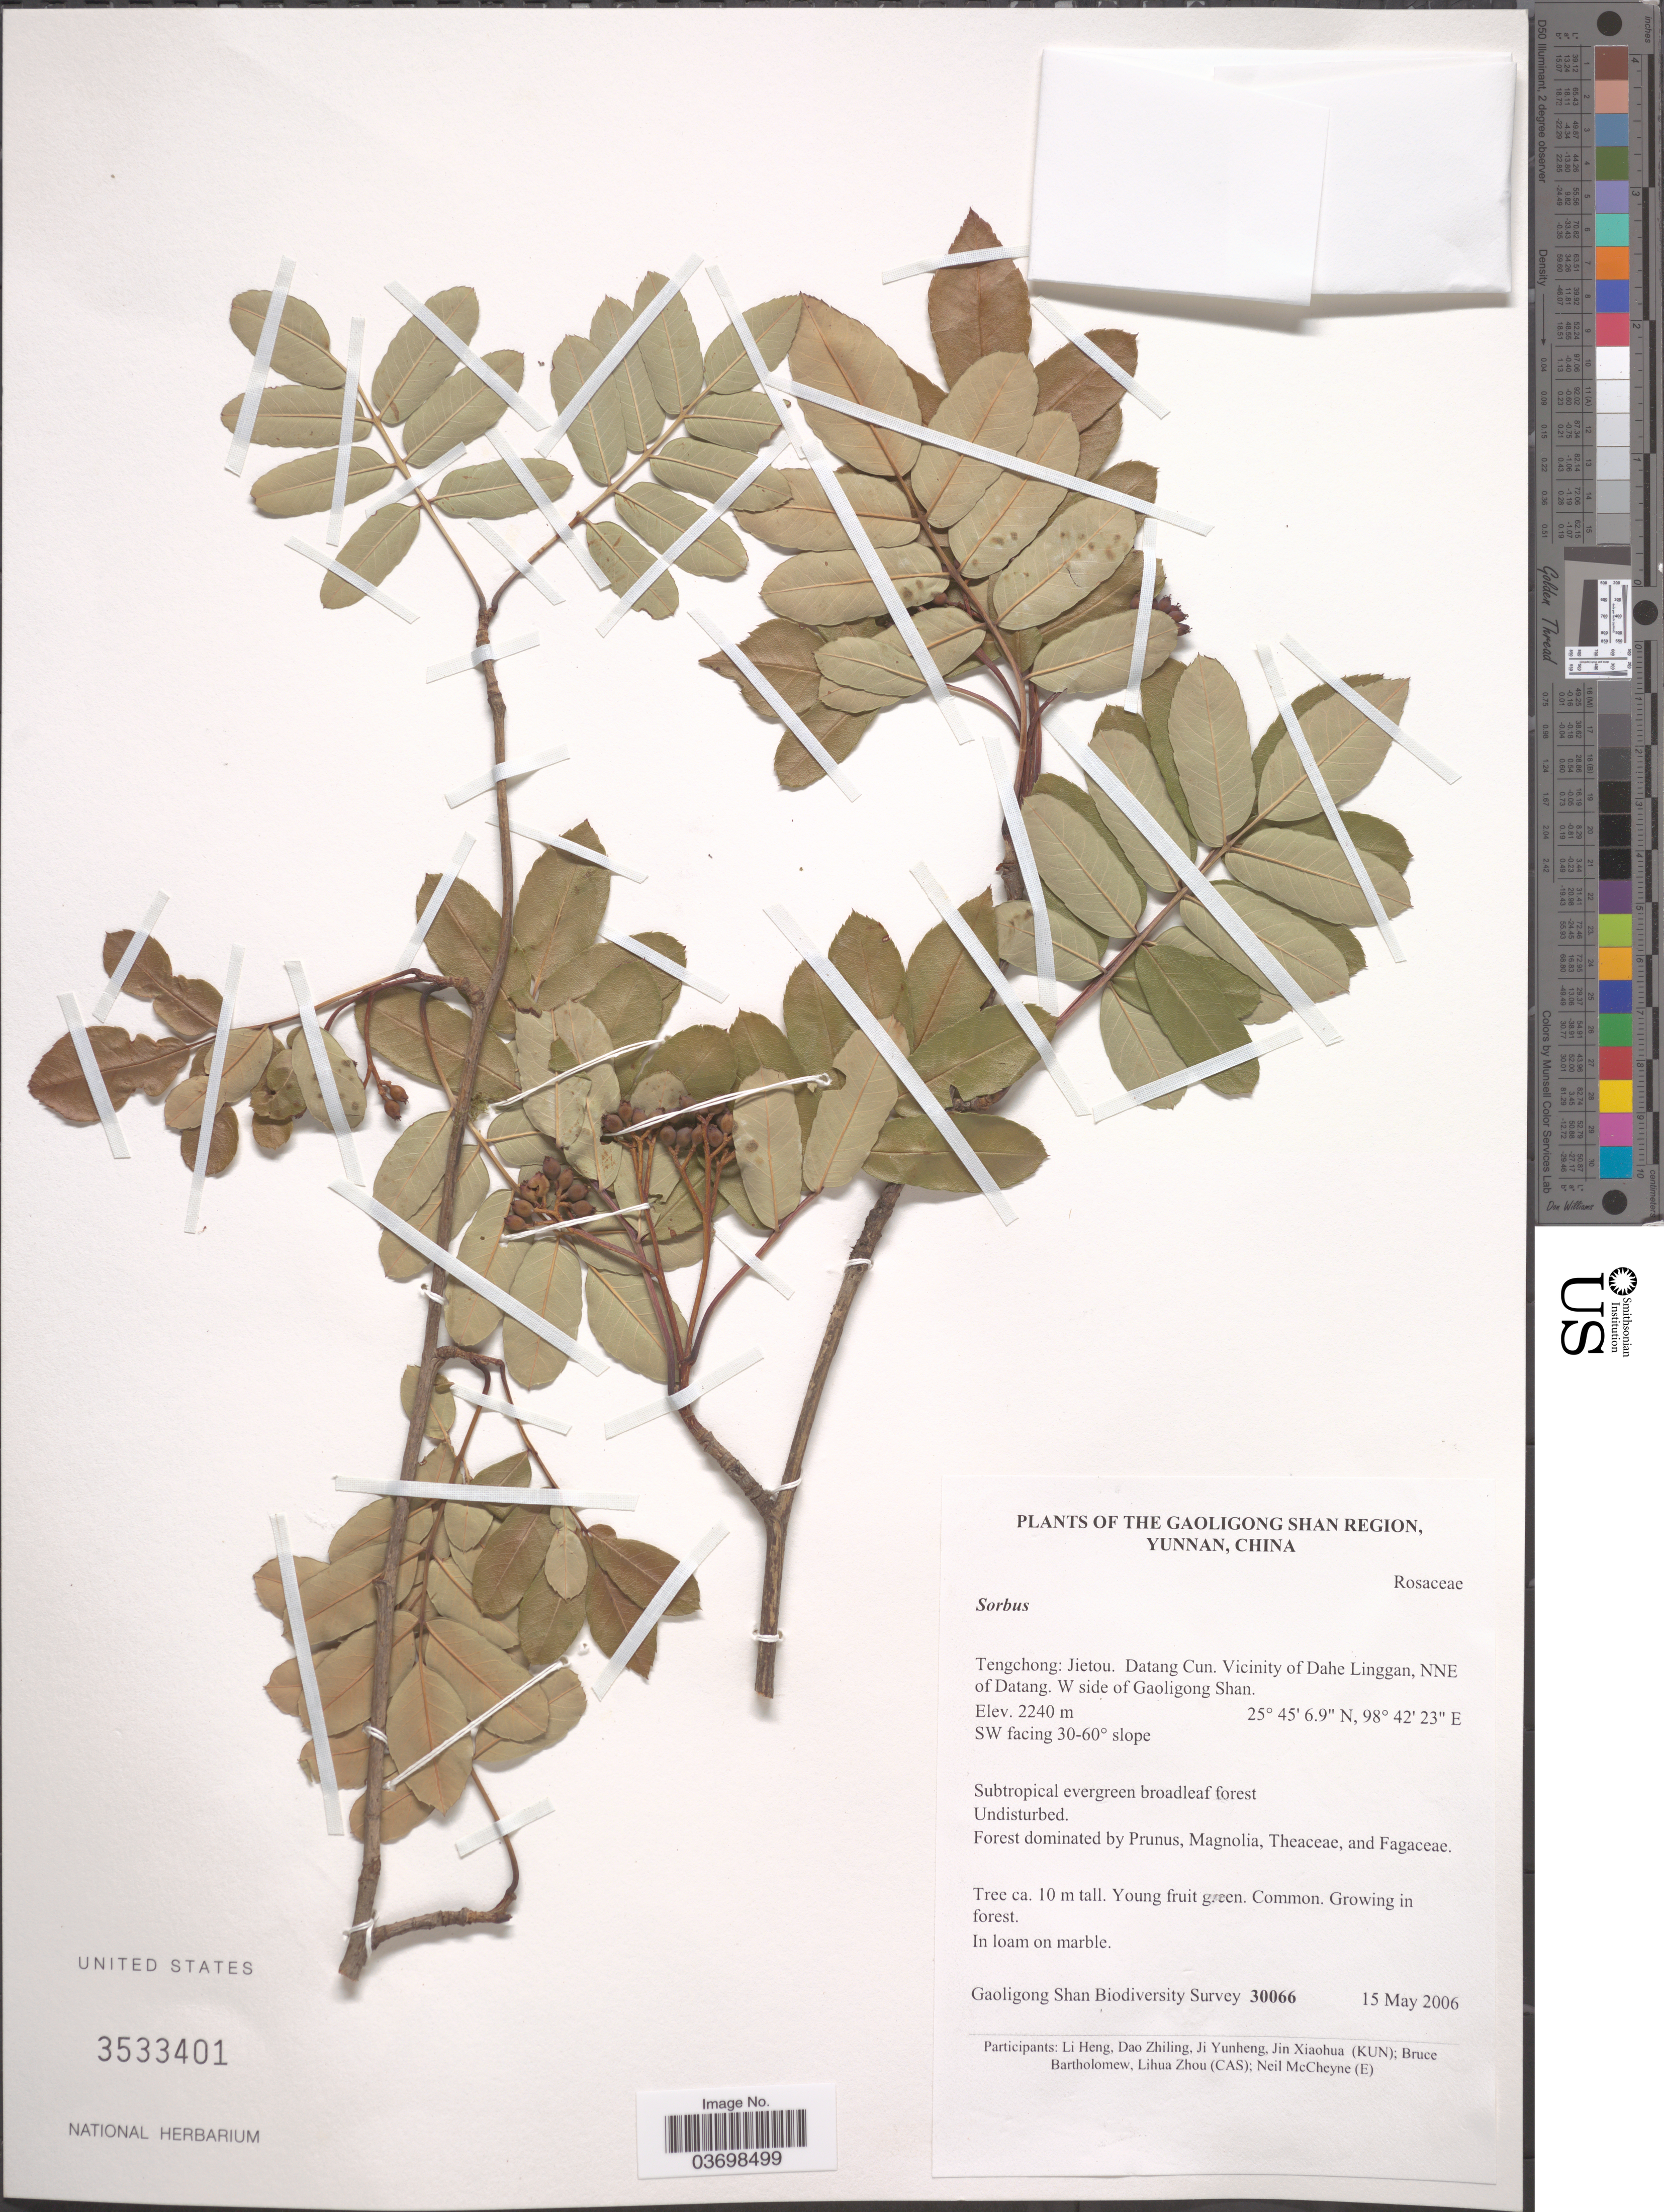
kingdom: Plantae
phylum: Tracheophyta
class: Magnoliopsida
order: Rosales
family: Rosaceae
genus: Sorbus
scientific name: Sorbus sp.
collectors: Gaoligong Shan Biodiversity Survey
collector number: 30066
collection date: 2006-05-15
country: China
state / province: Yunnan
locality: The Gaoligong Shan Region. Tengchong: Jietou. Datang Cun. Vicinity of Dahe Linggan, NNE of Datang. W side of Gaoligong Shan. S facing 30-60° slope.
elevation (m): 2240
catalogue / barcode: US 3533401